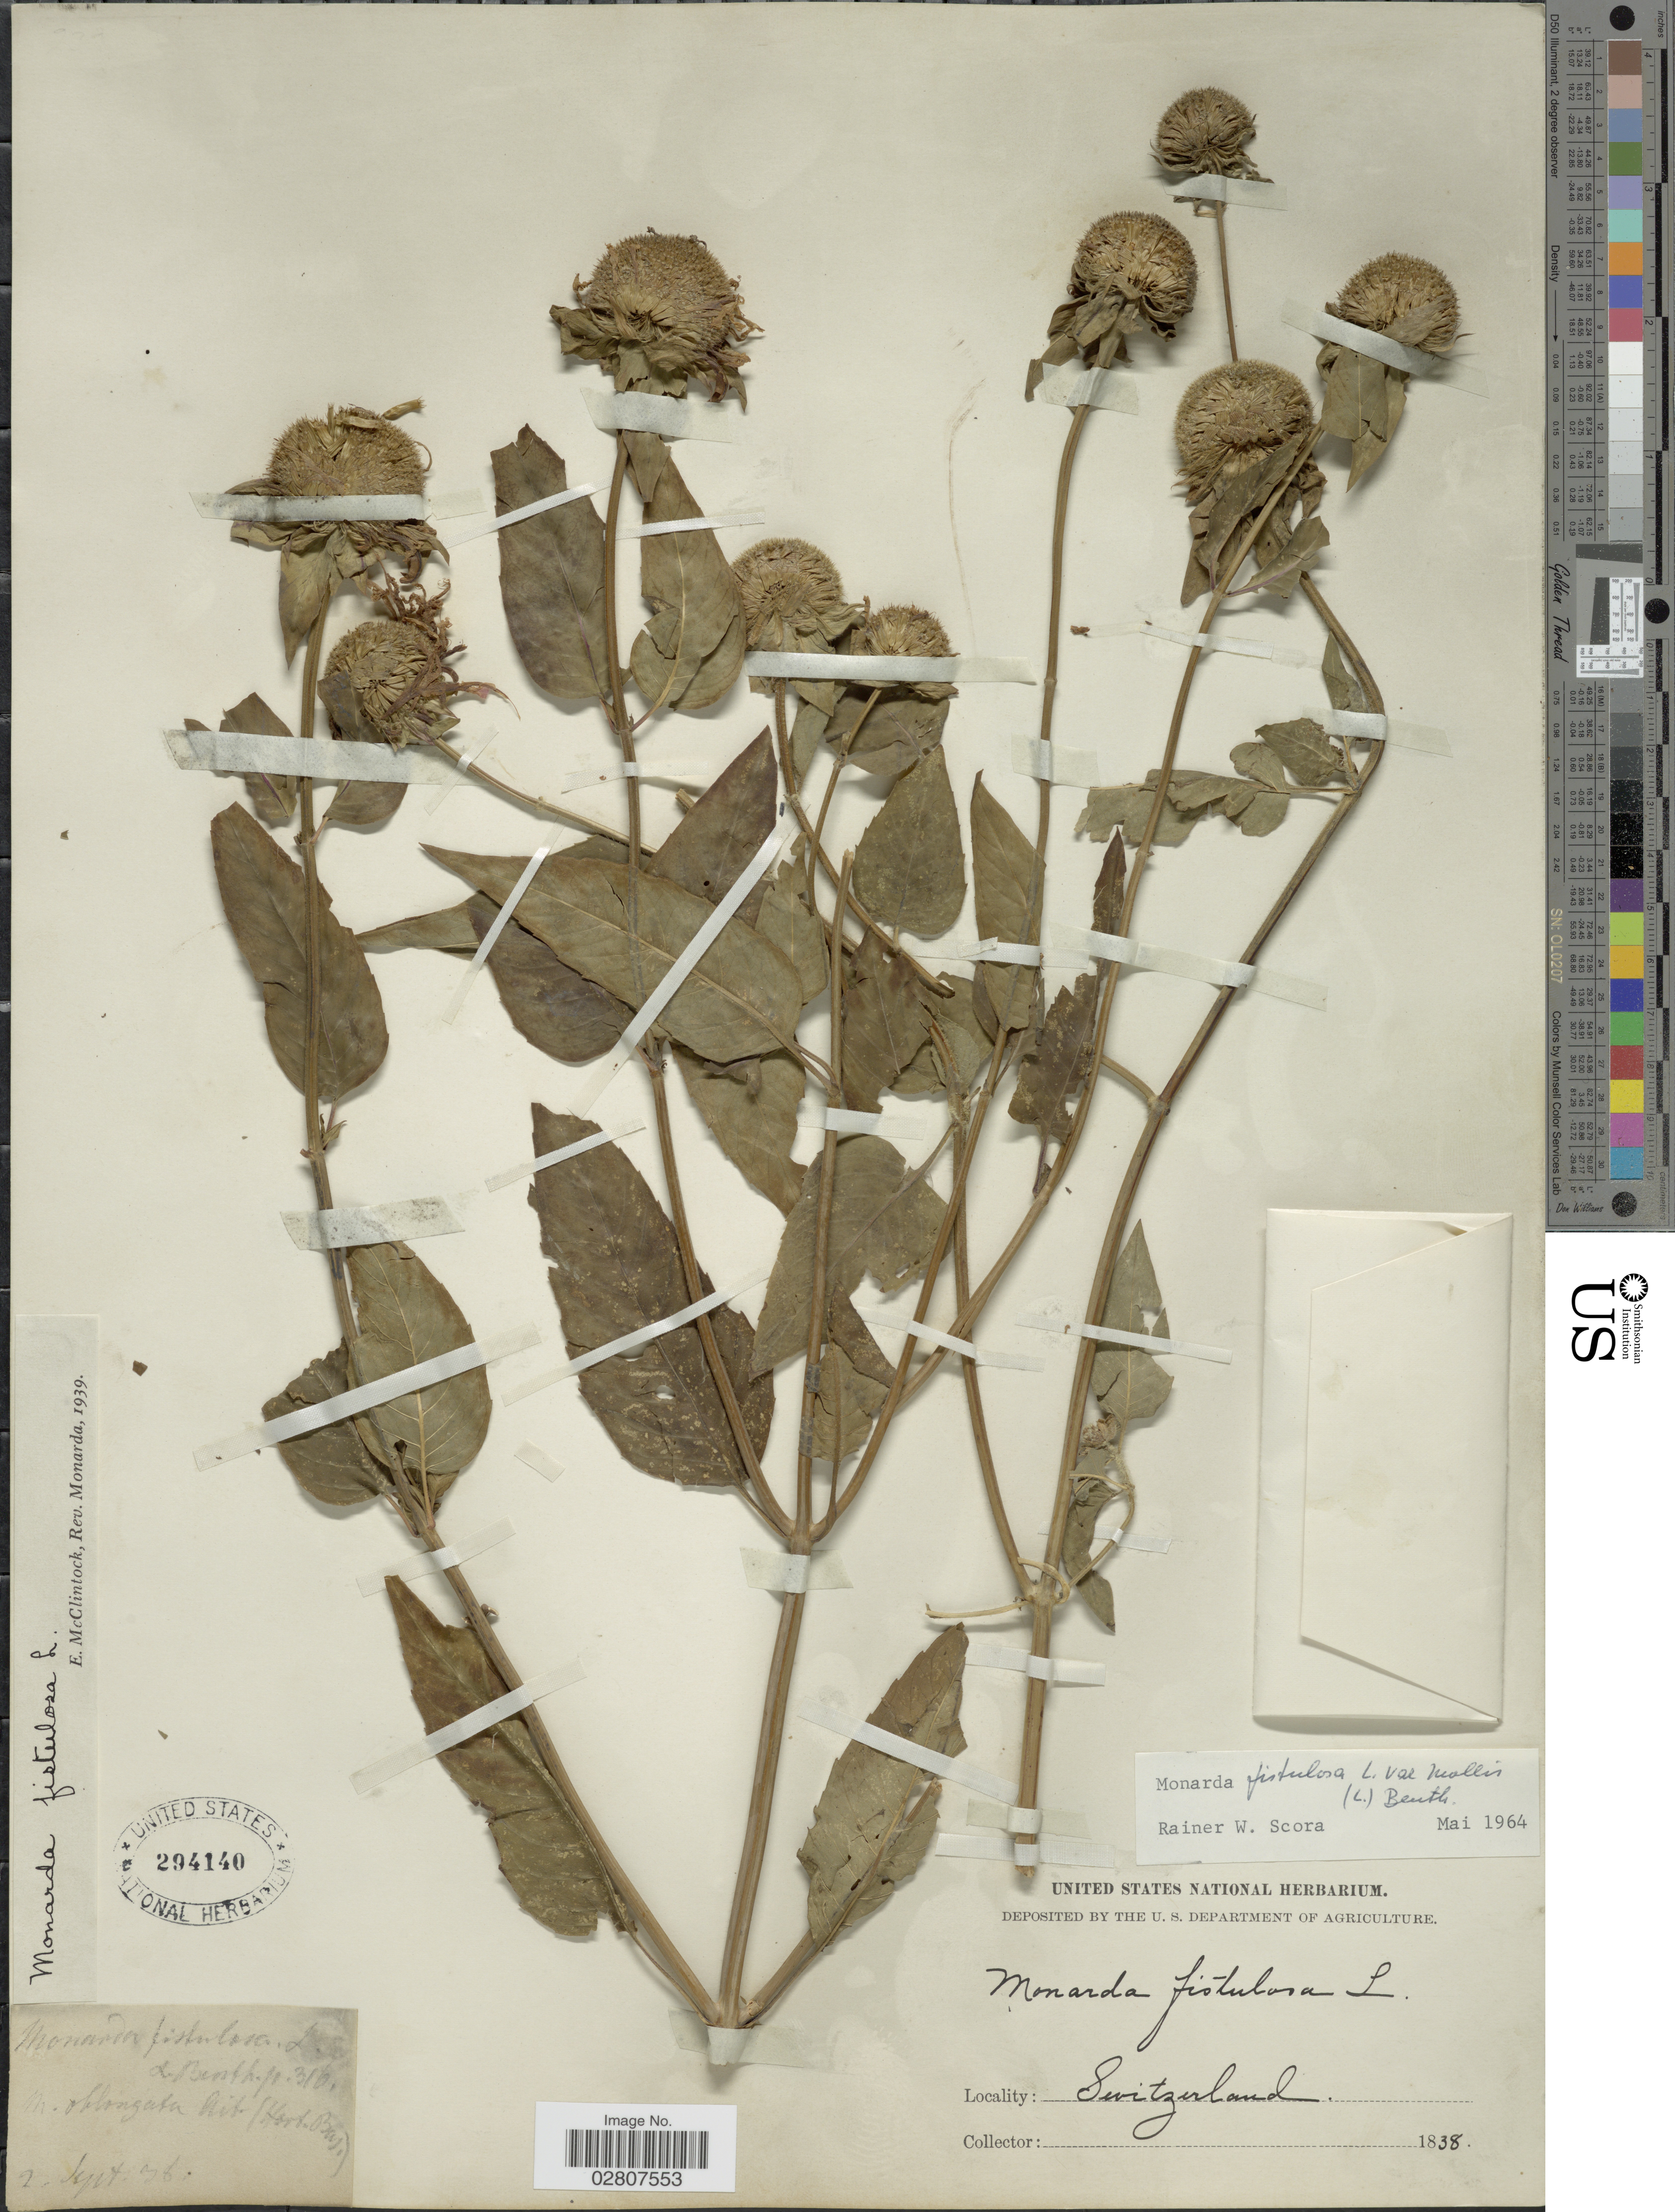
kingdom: Plantae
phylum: Tracheophyta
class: Magnoliopsida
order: Lamiales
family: Lamiaceae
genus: Monarda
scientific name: Monarda fistulosa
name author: L.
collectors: ex herb. United States National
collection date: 1838-09-02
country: Switzerland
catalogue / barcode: US 294140